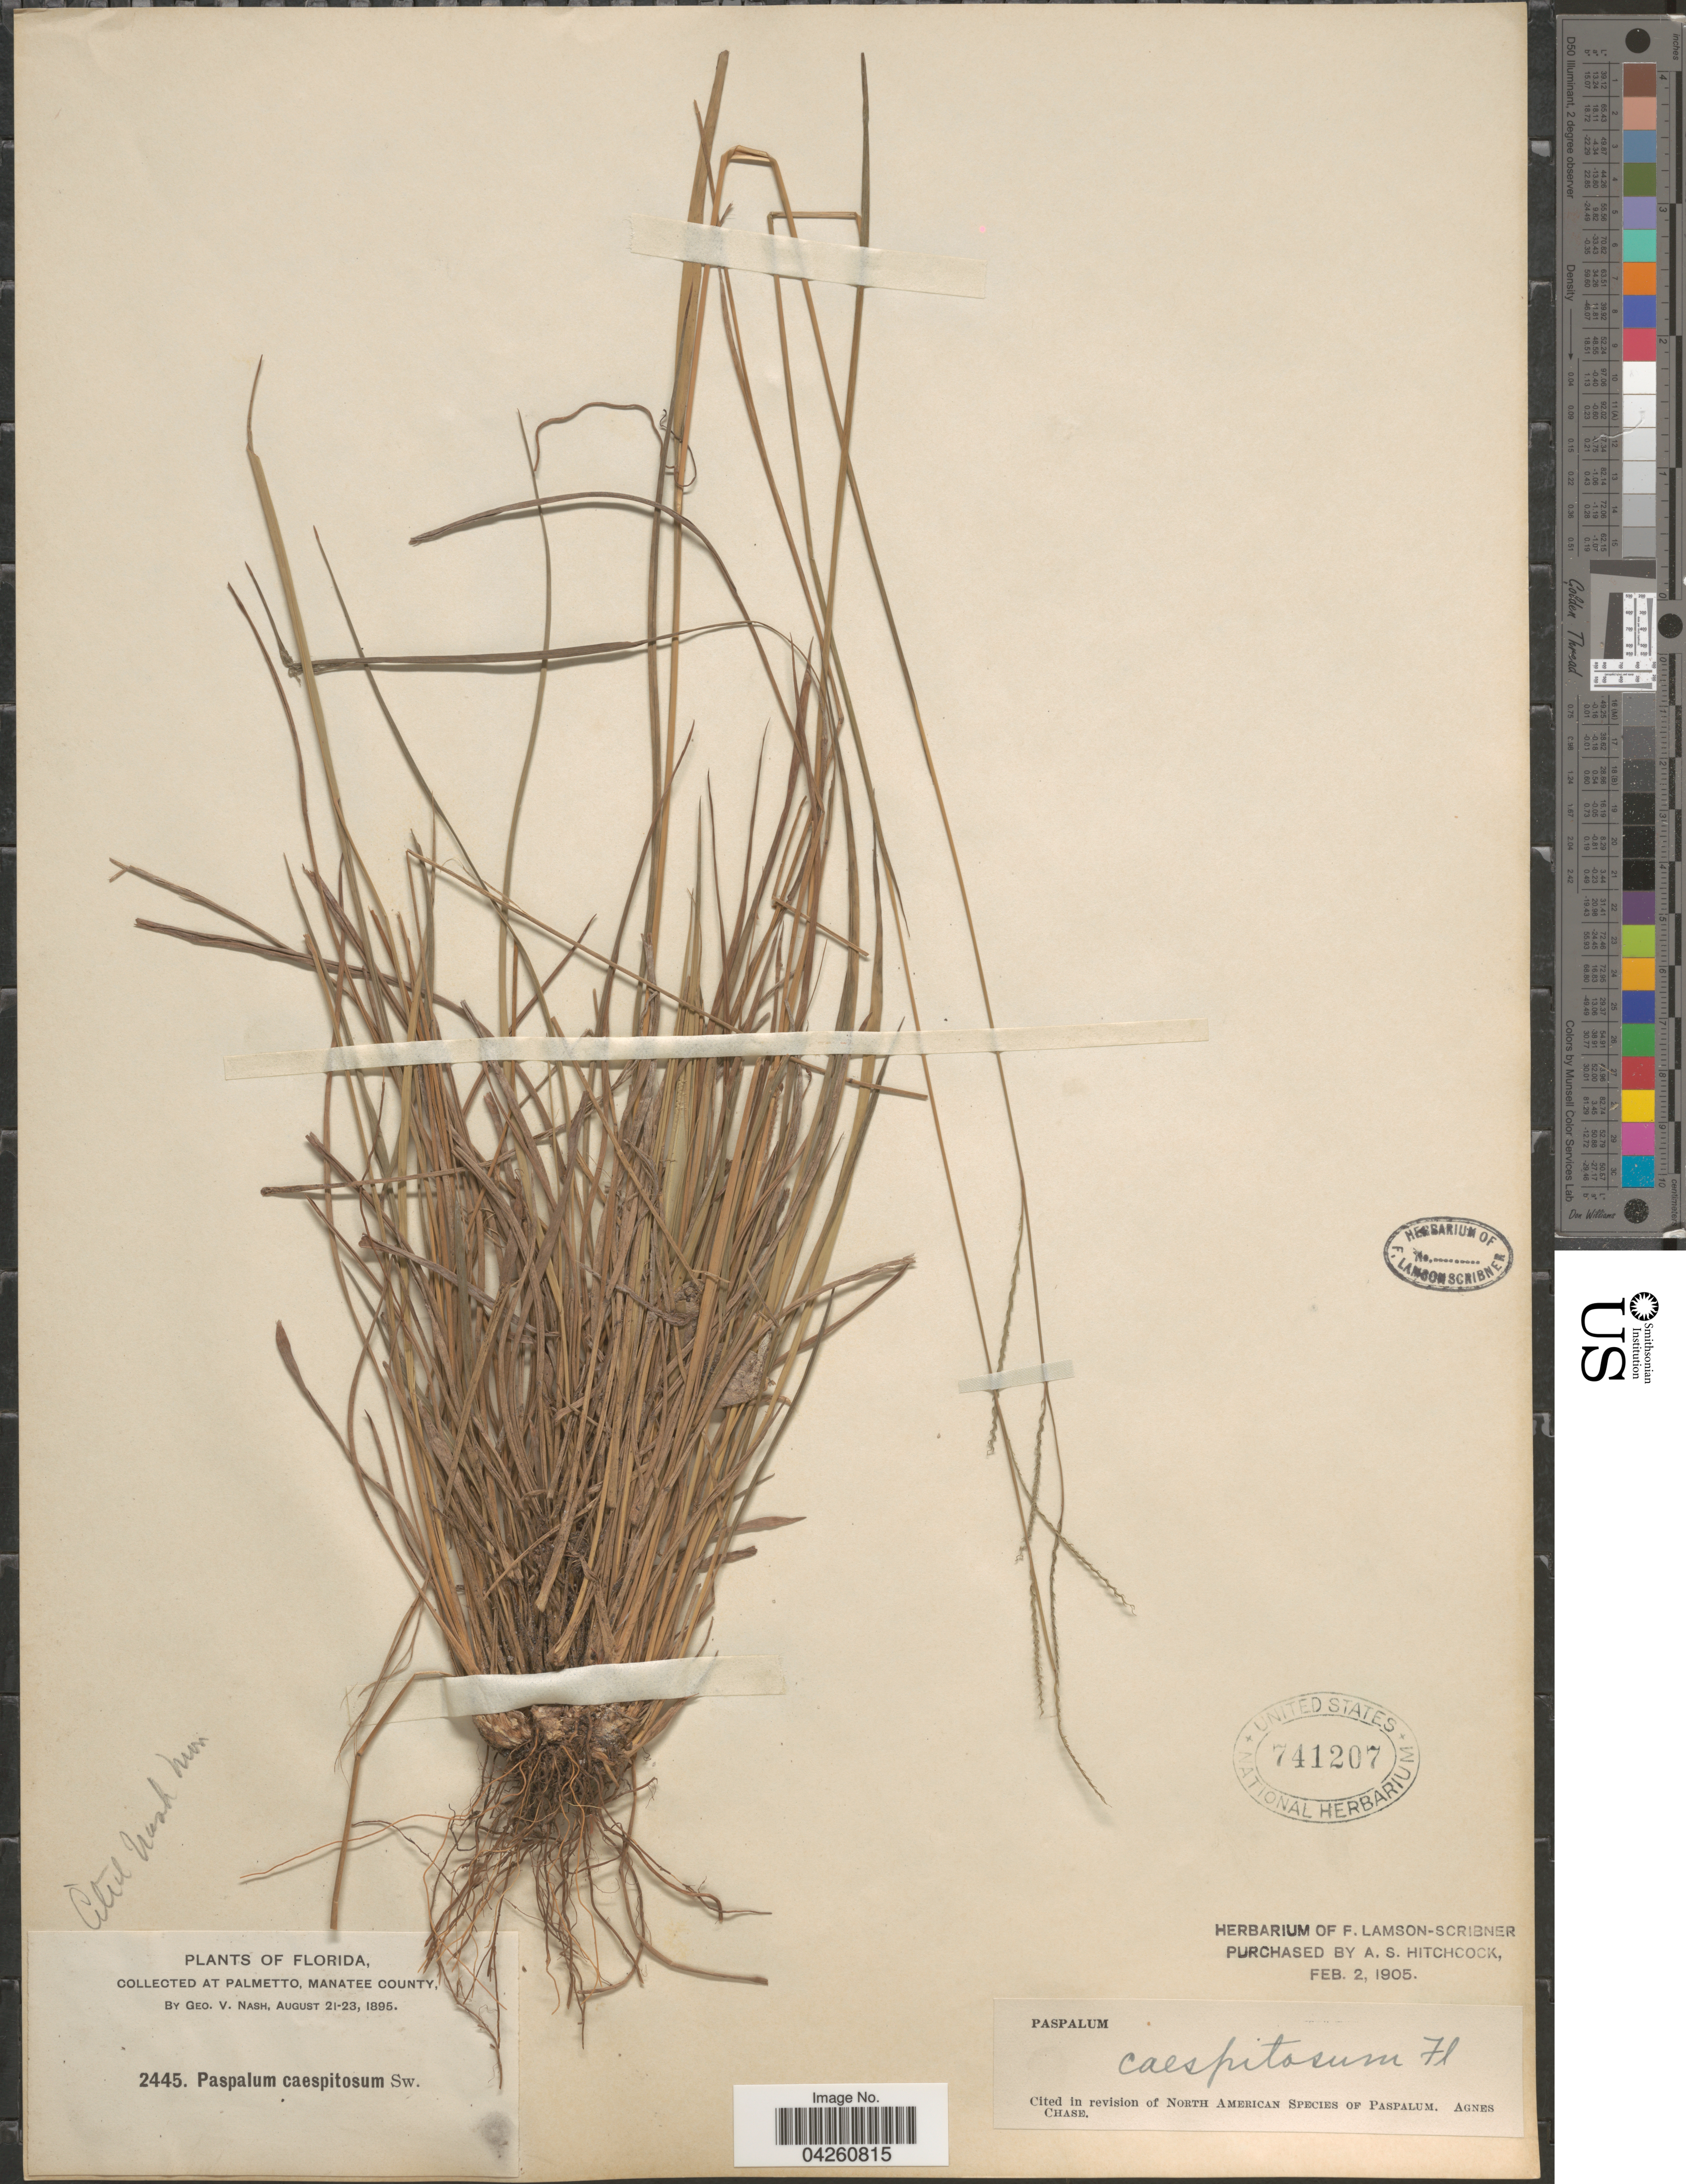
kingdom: Plantae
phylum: Tracheophyta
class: Liliopsida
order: Poales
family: Poaceae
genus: Paspalum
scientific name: Paspalum caespitosum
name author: Flüggé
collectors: G. V. Nash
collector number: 2445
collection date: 1895-08-21/1895-08-23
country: United States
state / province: Florida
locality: At Palmetto, Manatee County.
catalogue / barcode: US 741207